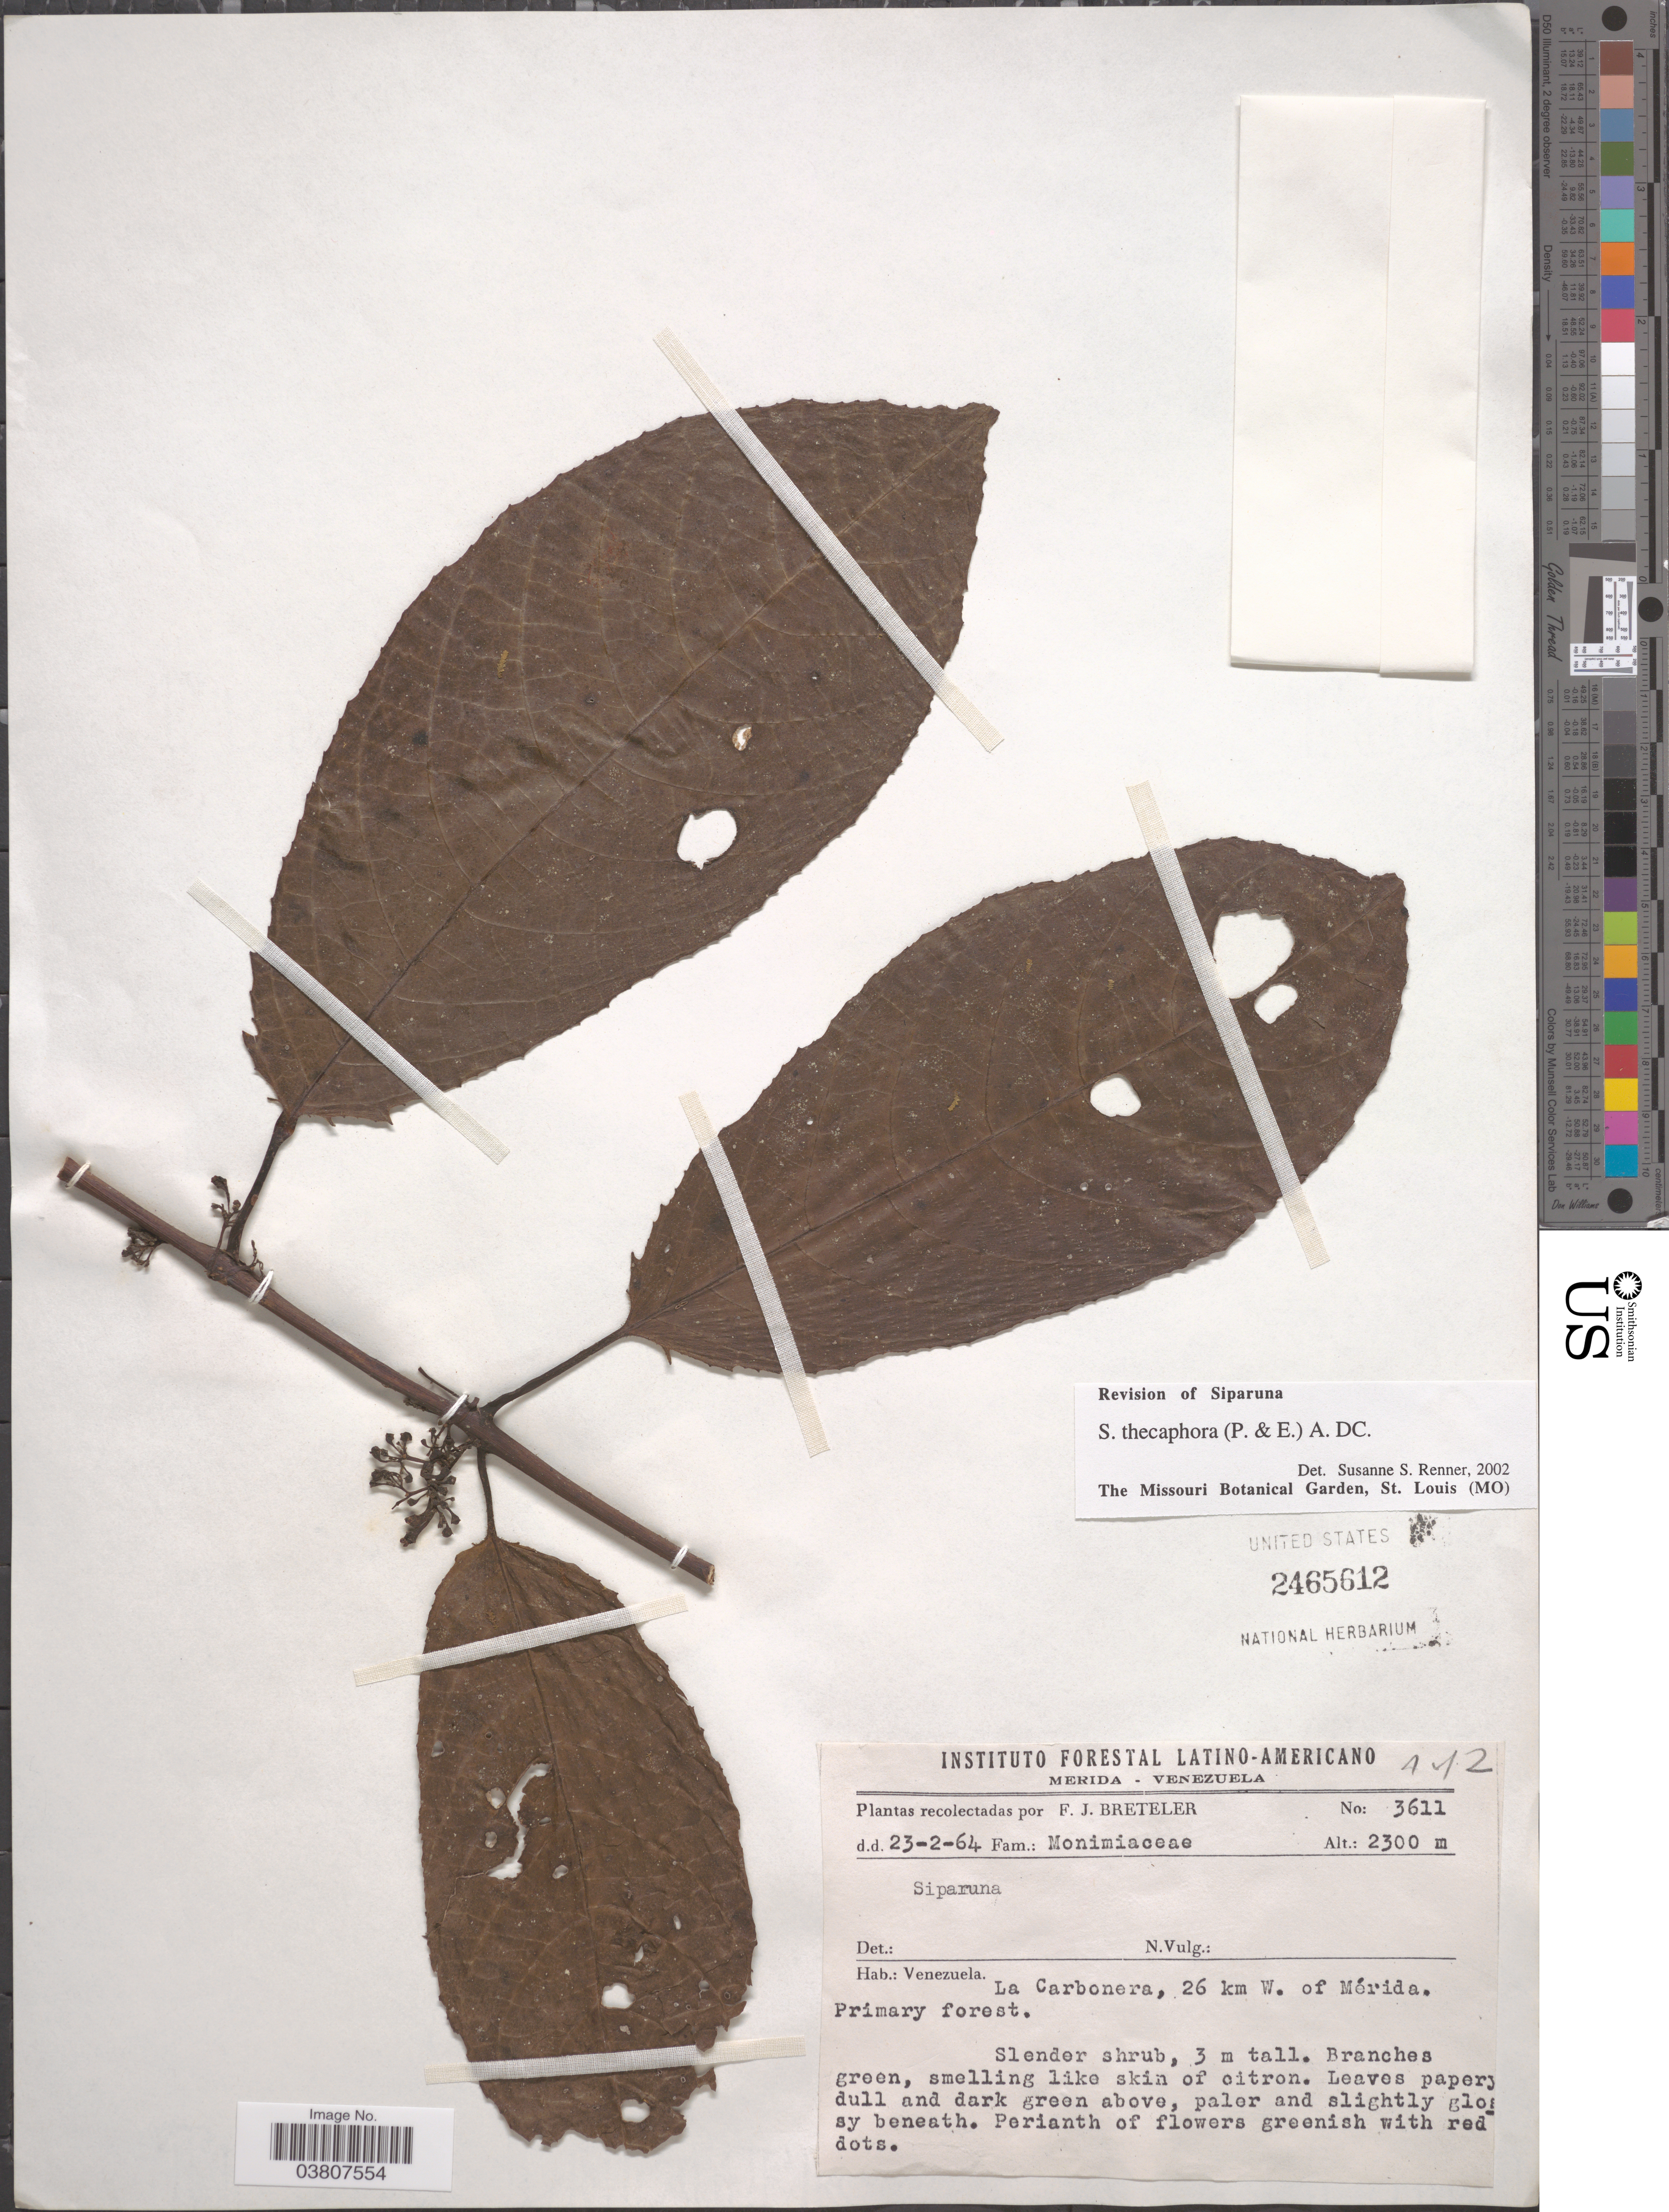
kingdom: Plantae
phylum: Tracheophyta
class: Magnoliopsida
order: Laurales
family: Siparunaceae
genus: Siparuna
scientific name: Siparuna thecaphora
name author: (Poepp. & Endl.) A. DC.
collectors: F. J. Breteler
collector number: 3611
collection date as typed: Transcribed d/m/y: 23/2/64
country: Venezuela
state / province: Merida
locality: La Carbonera, 26 km W. of Mérida.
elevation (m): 2300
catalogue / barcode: US 2465612